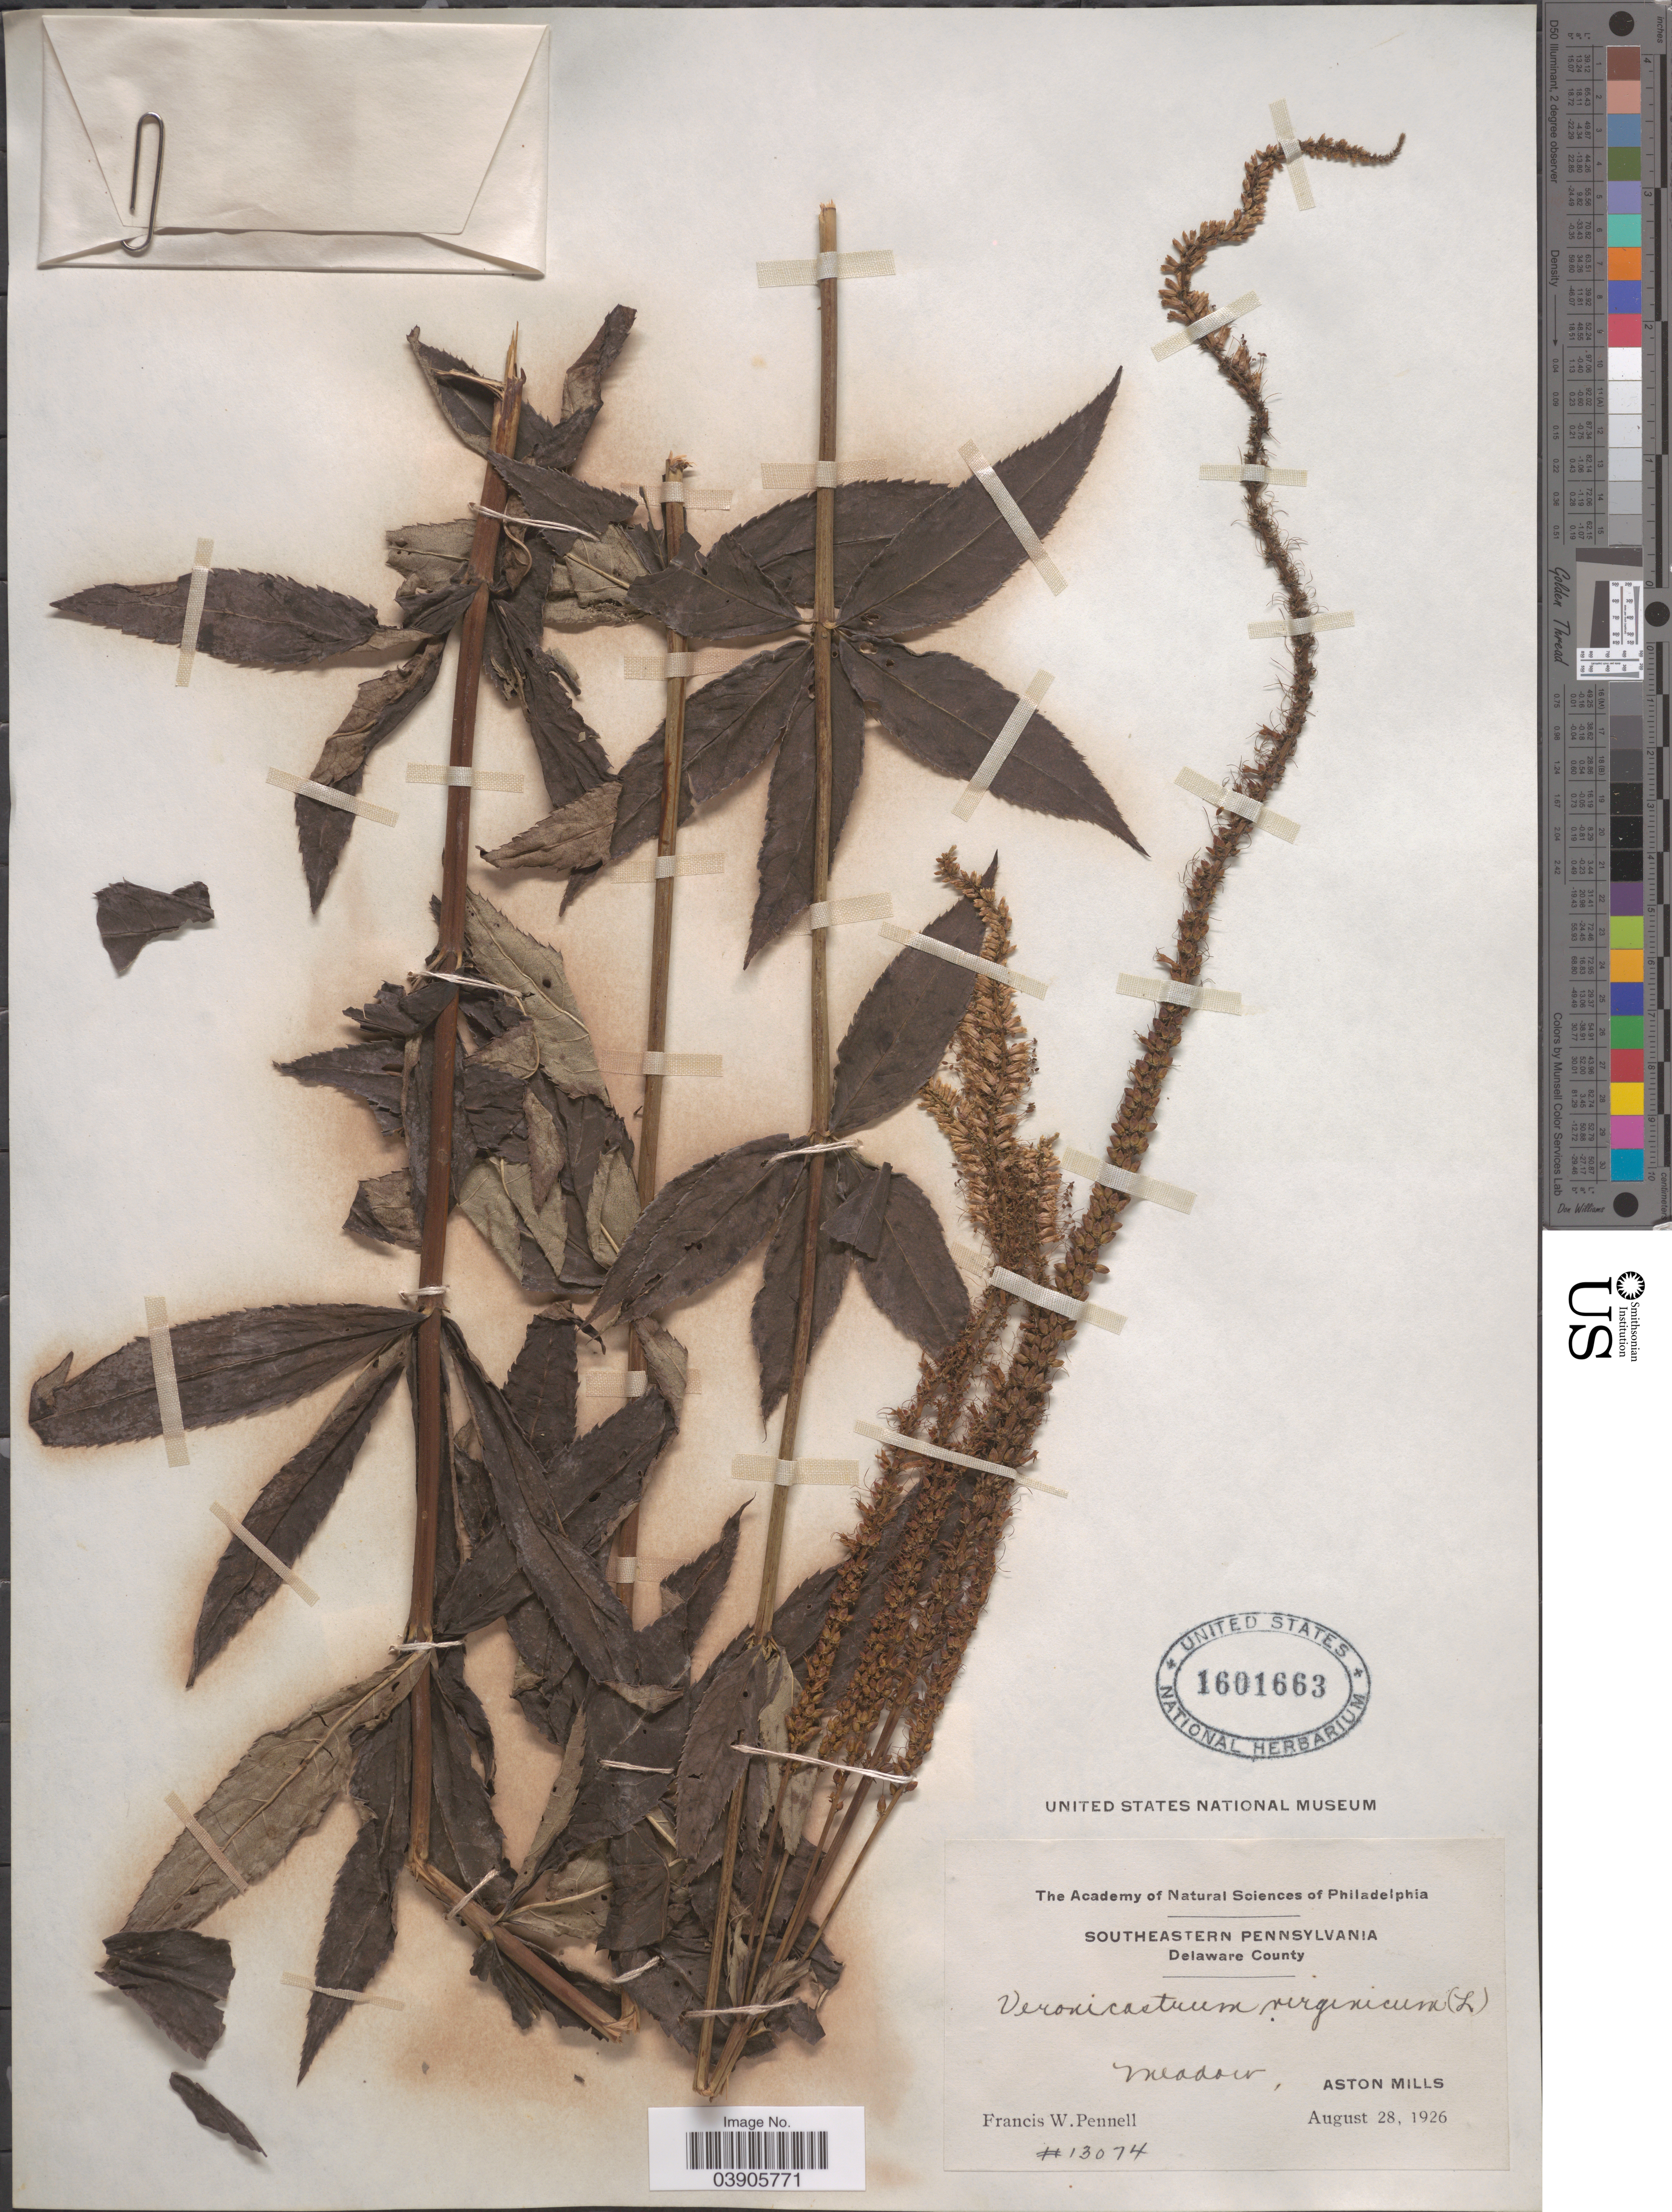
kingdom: Plantae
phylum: Tracheophyta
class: Magnoliopsida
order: Lamiales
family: Plantaginaceae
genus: Veronicastrum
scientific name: Veronicastrum virginicum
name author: (L.) Farw.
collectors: F. W. Pennell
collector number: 13074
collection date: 1926-08-28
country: United States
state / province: Pennsylvania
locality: Southeastern Pennsylvania. Delaware County. Meadow, Aston Mills.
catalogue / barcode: US 1601663